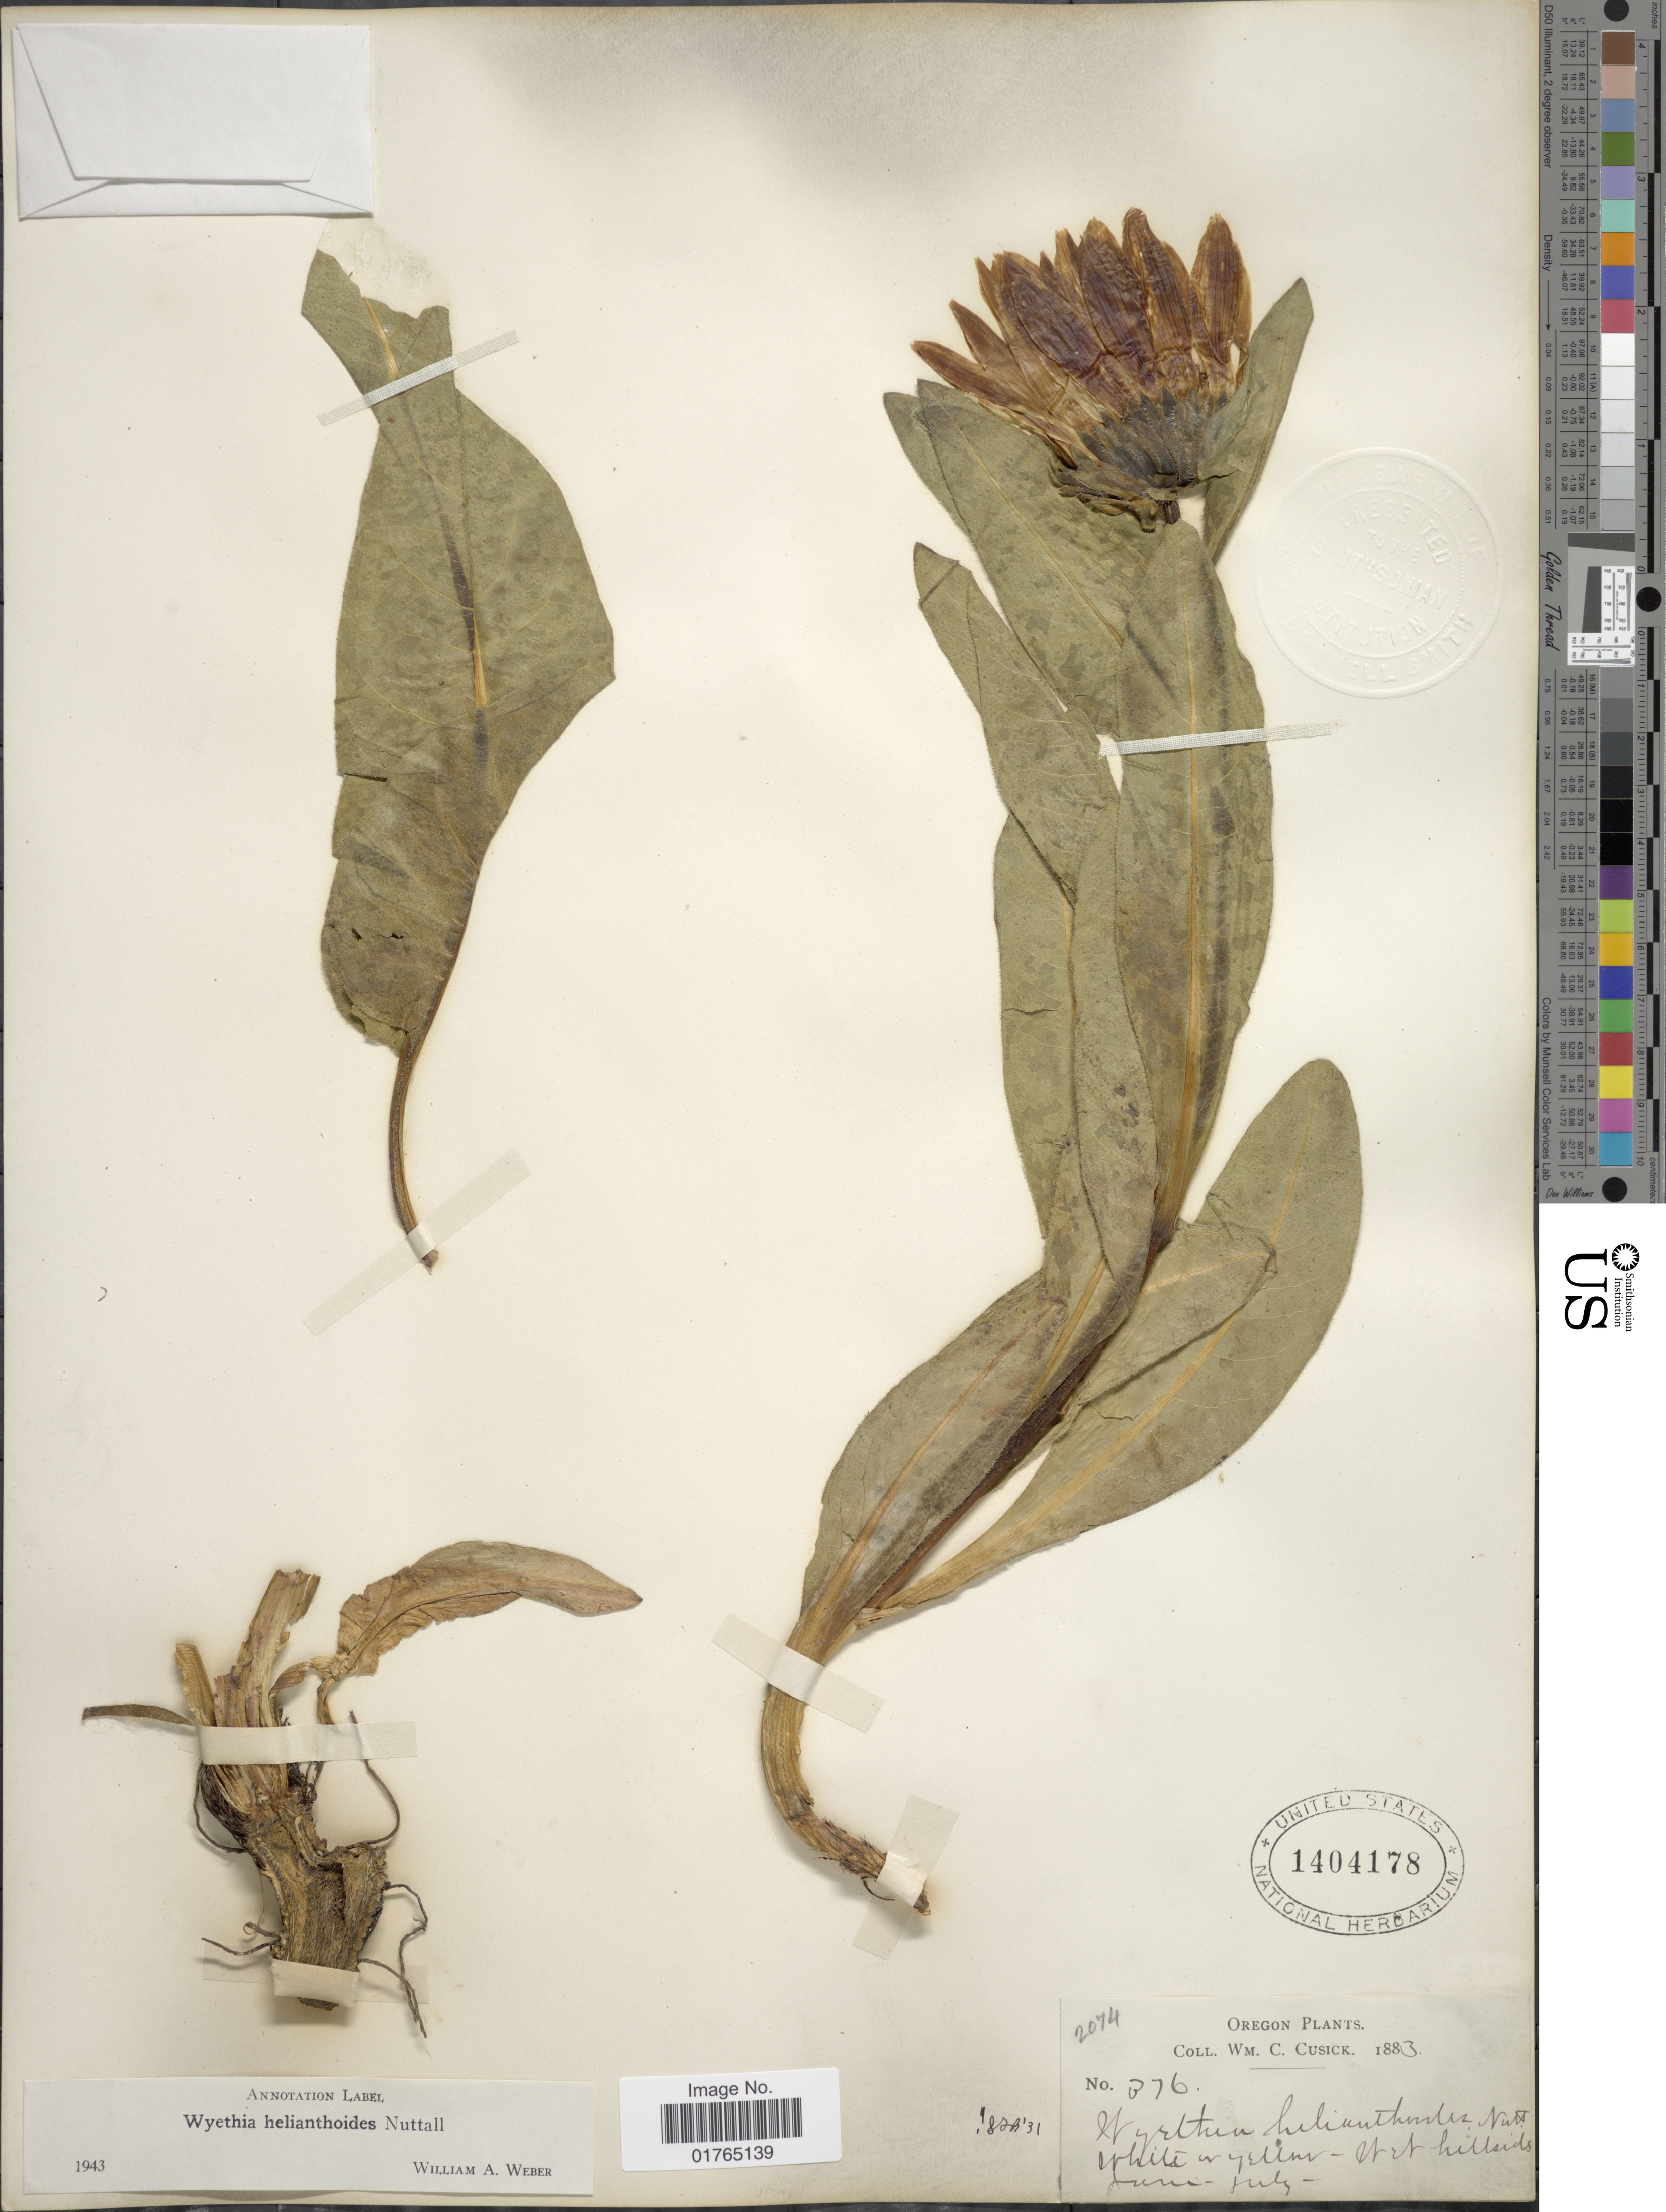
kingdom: Plantae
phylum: Tracheophyta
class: Magnoliopsida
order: Asterales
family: Asteraceae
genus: Wyethia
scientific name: Wyethia helianthoides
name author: Nutt.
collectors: W. C. Cusick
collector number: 376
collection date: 1883-06/1883-07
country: United States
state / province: Oregon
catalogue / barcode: US 1404178